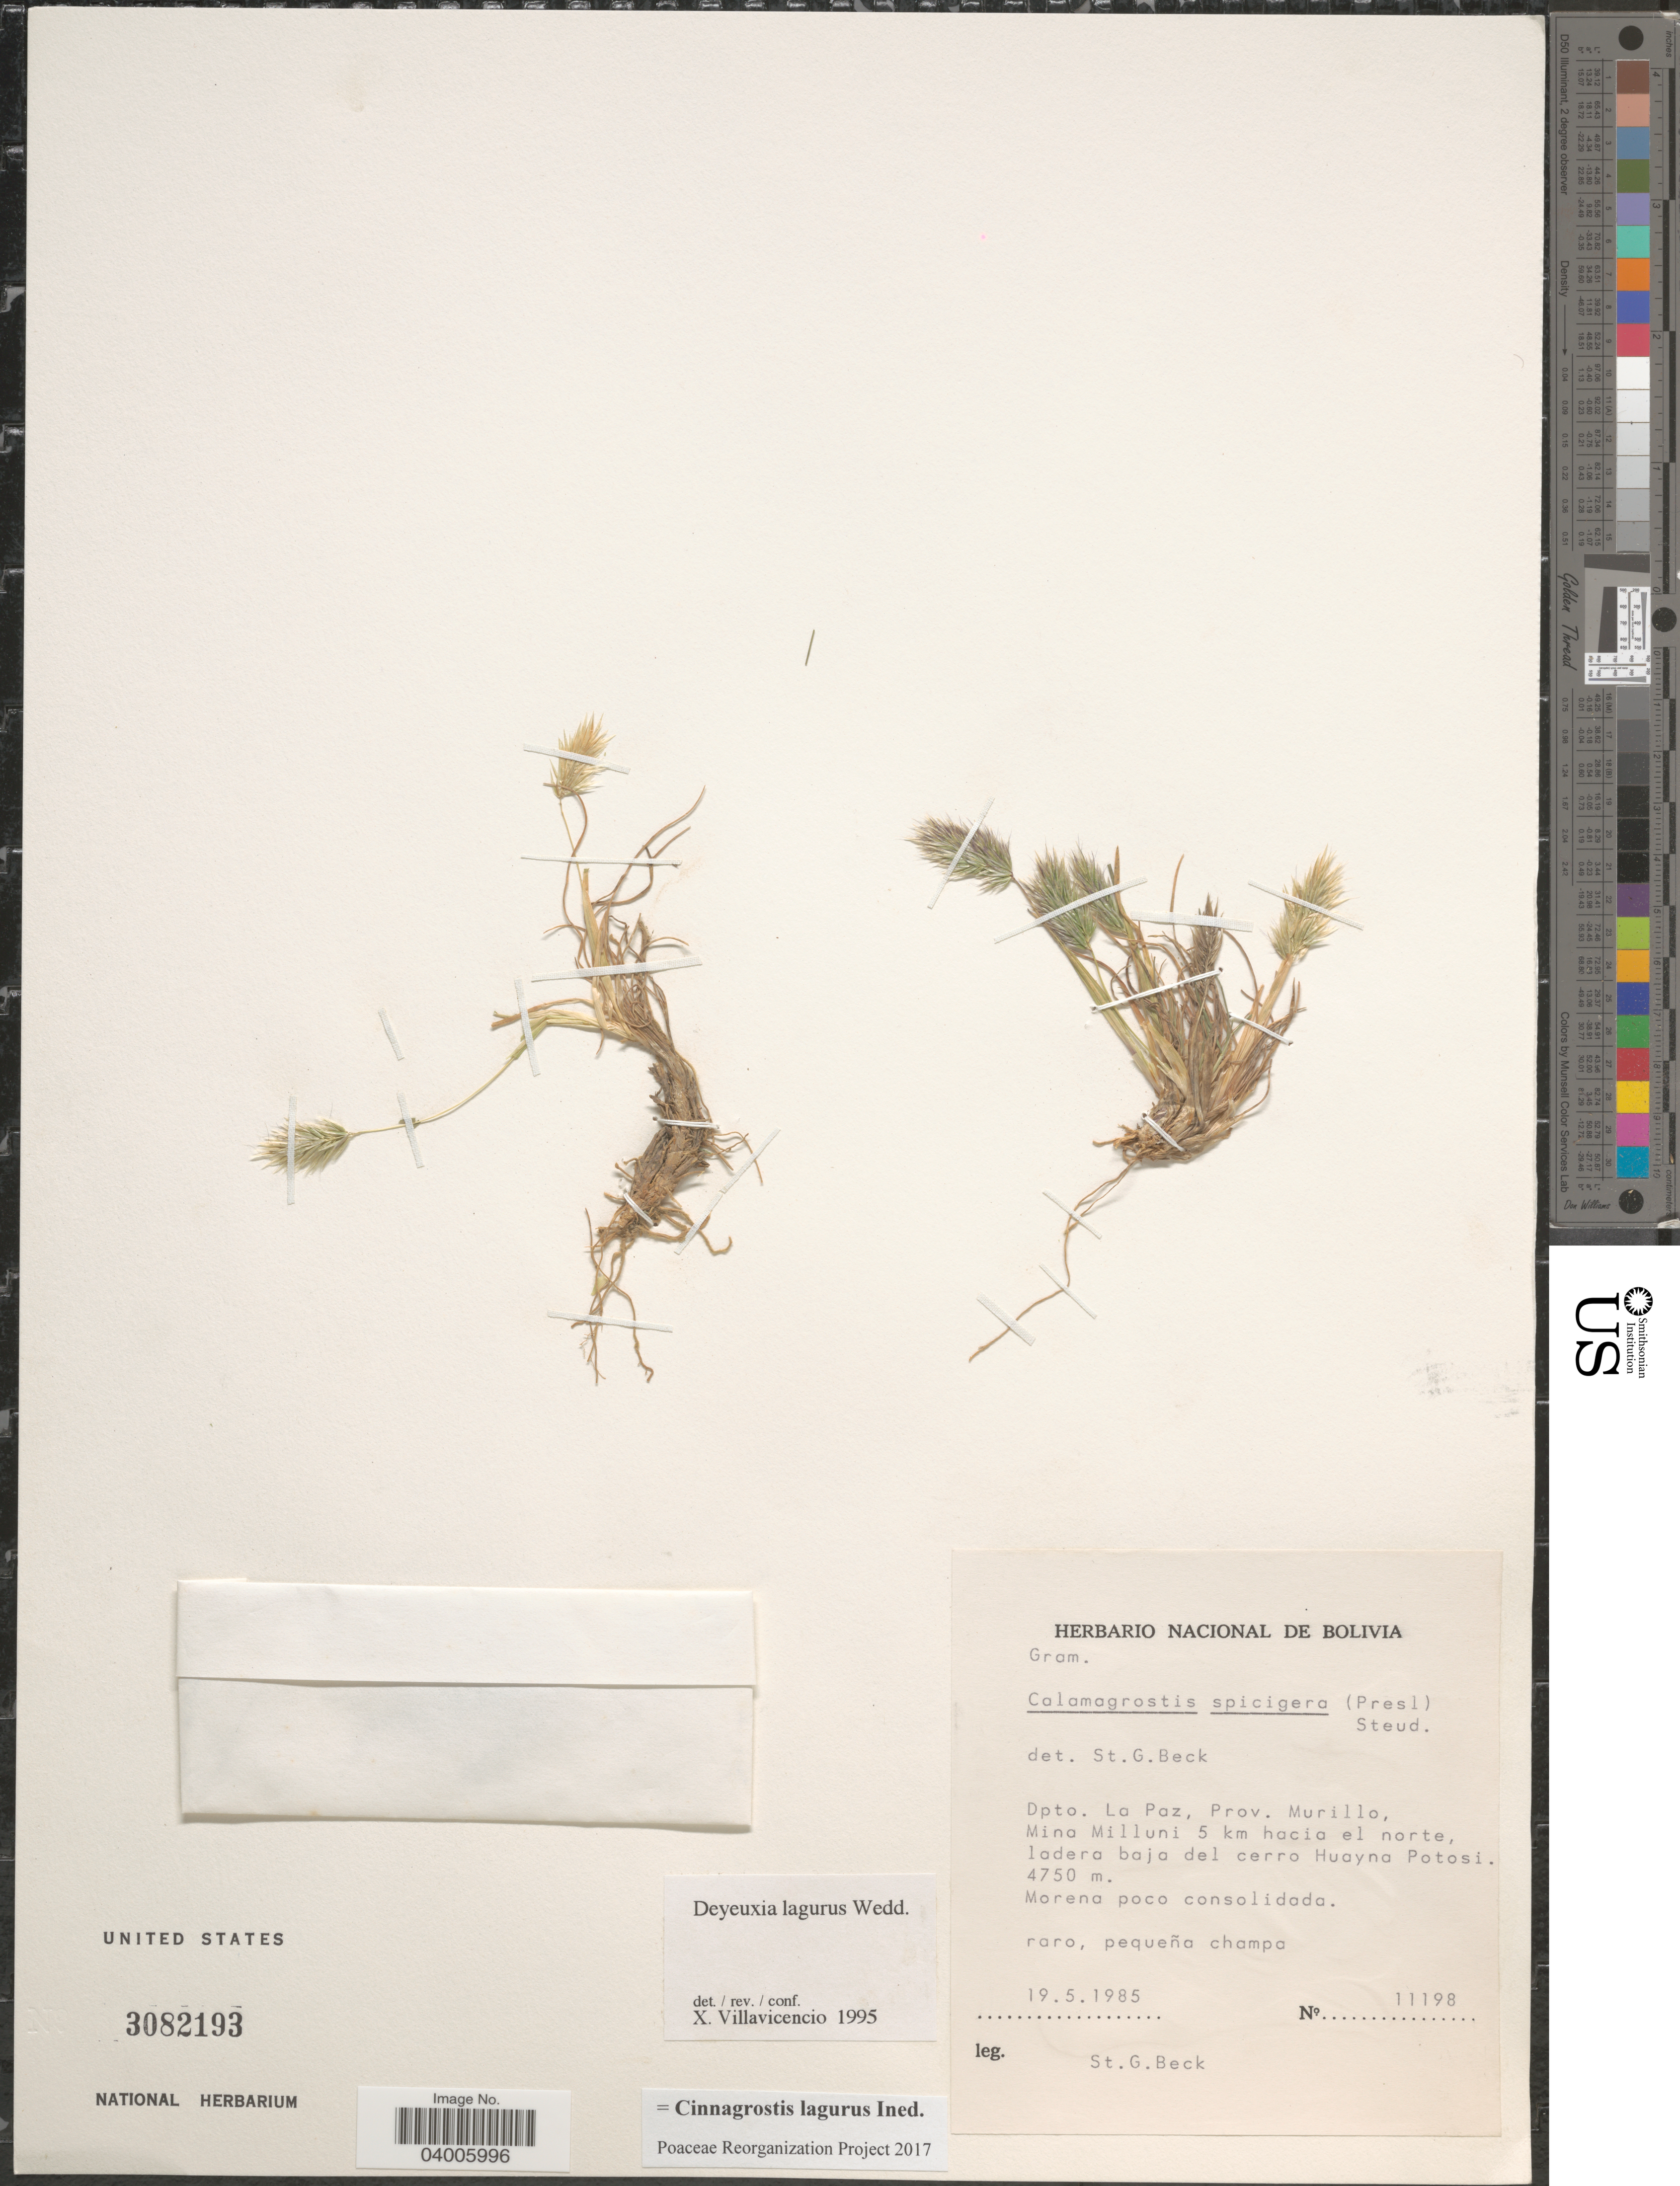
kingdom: Plantae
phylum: Tracheophyta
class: Liliopsida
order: Poales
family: Poaceae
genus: Cinnagrostis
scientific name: Cinnagrostis lagurus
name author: (Wedd.) P.M. Peterson et al.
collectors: S. G. Beck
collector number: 11198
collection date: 1985-05-19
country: Bolivia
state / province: La Paz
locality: Dpto. La Paz, Prov. Murillo, Mina Milluni 5 km hacia el norte ladera baja del cerro Huayna Potosi.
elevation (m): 4750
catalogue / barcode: US 3082193